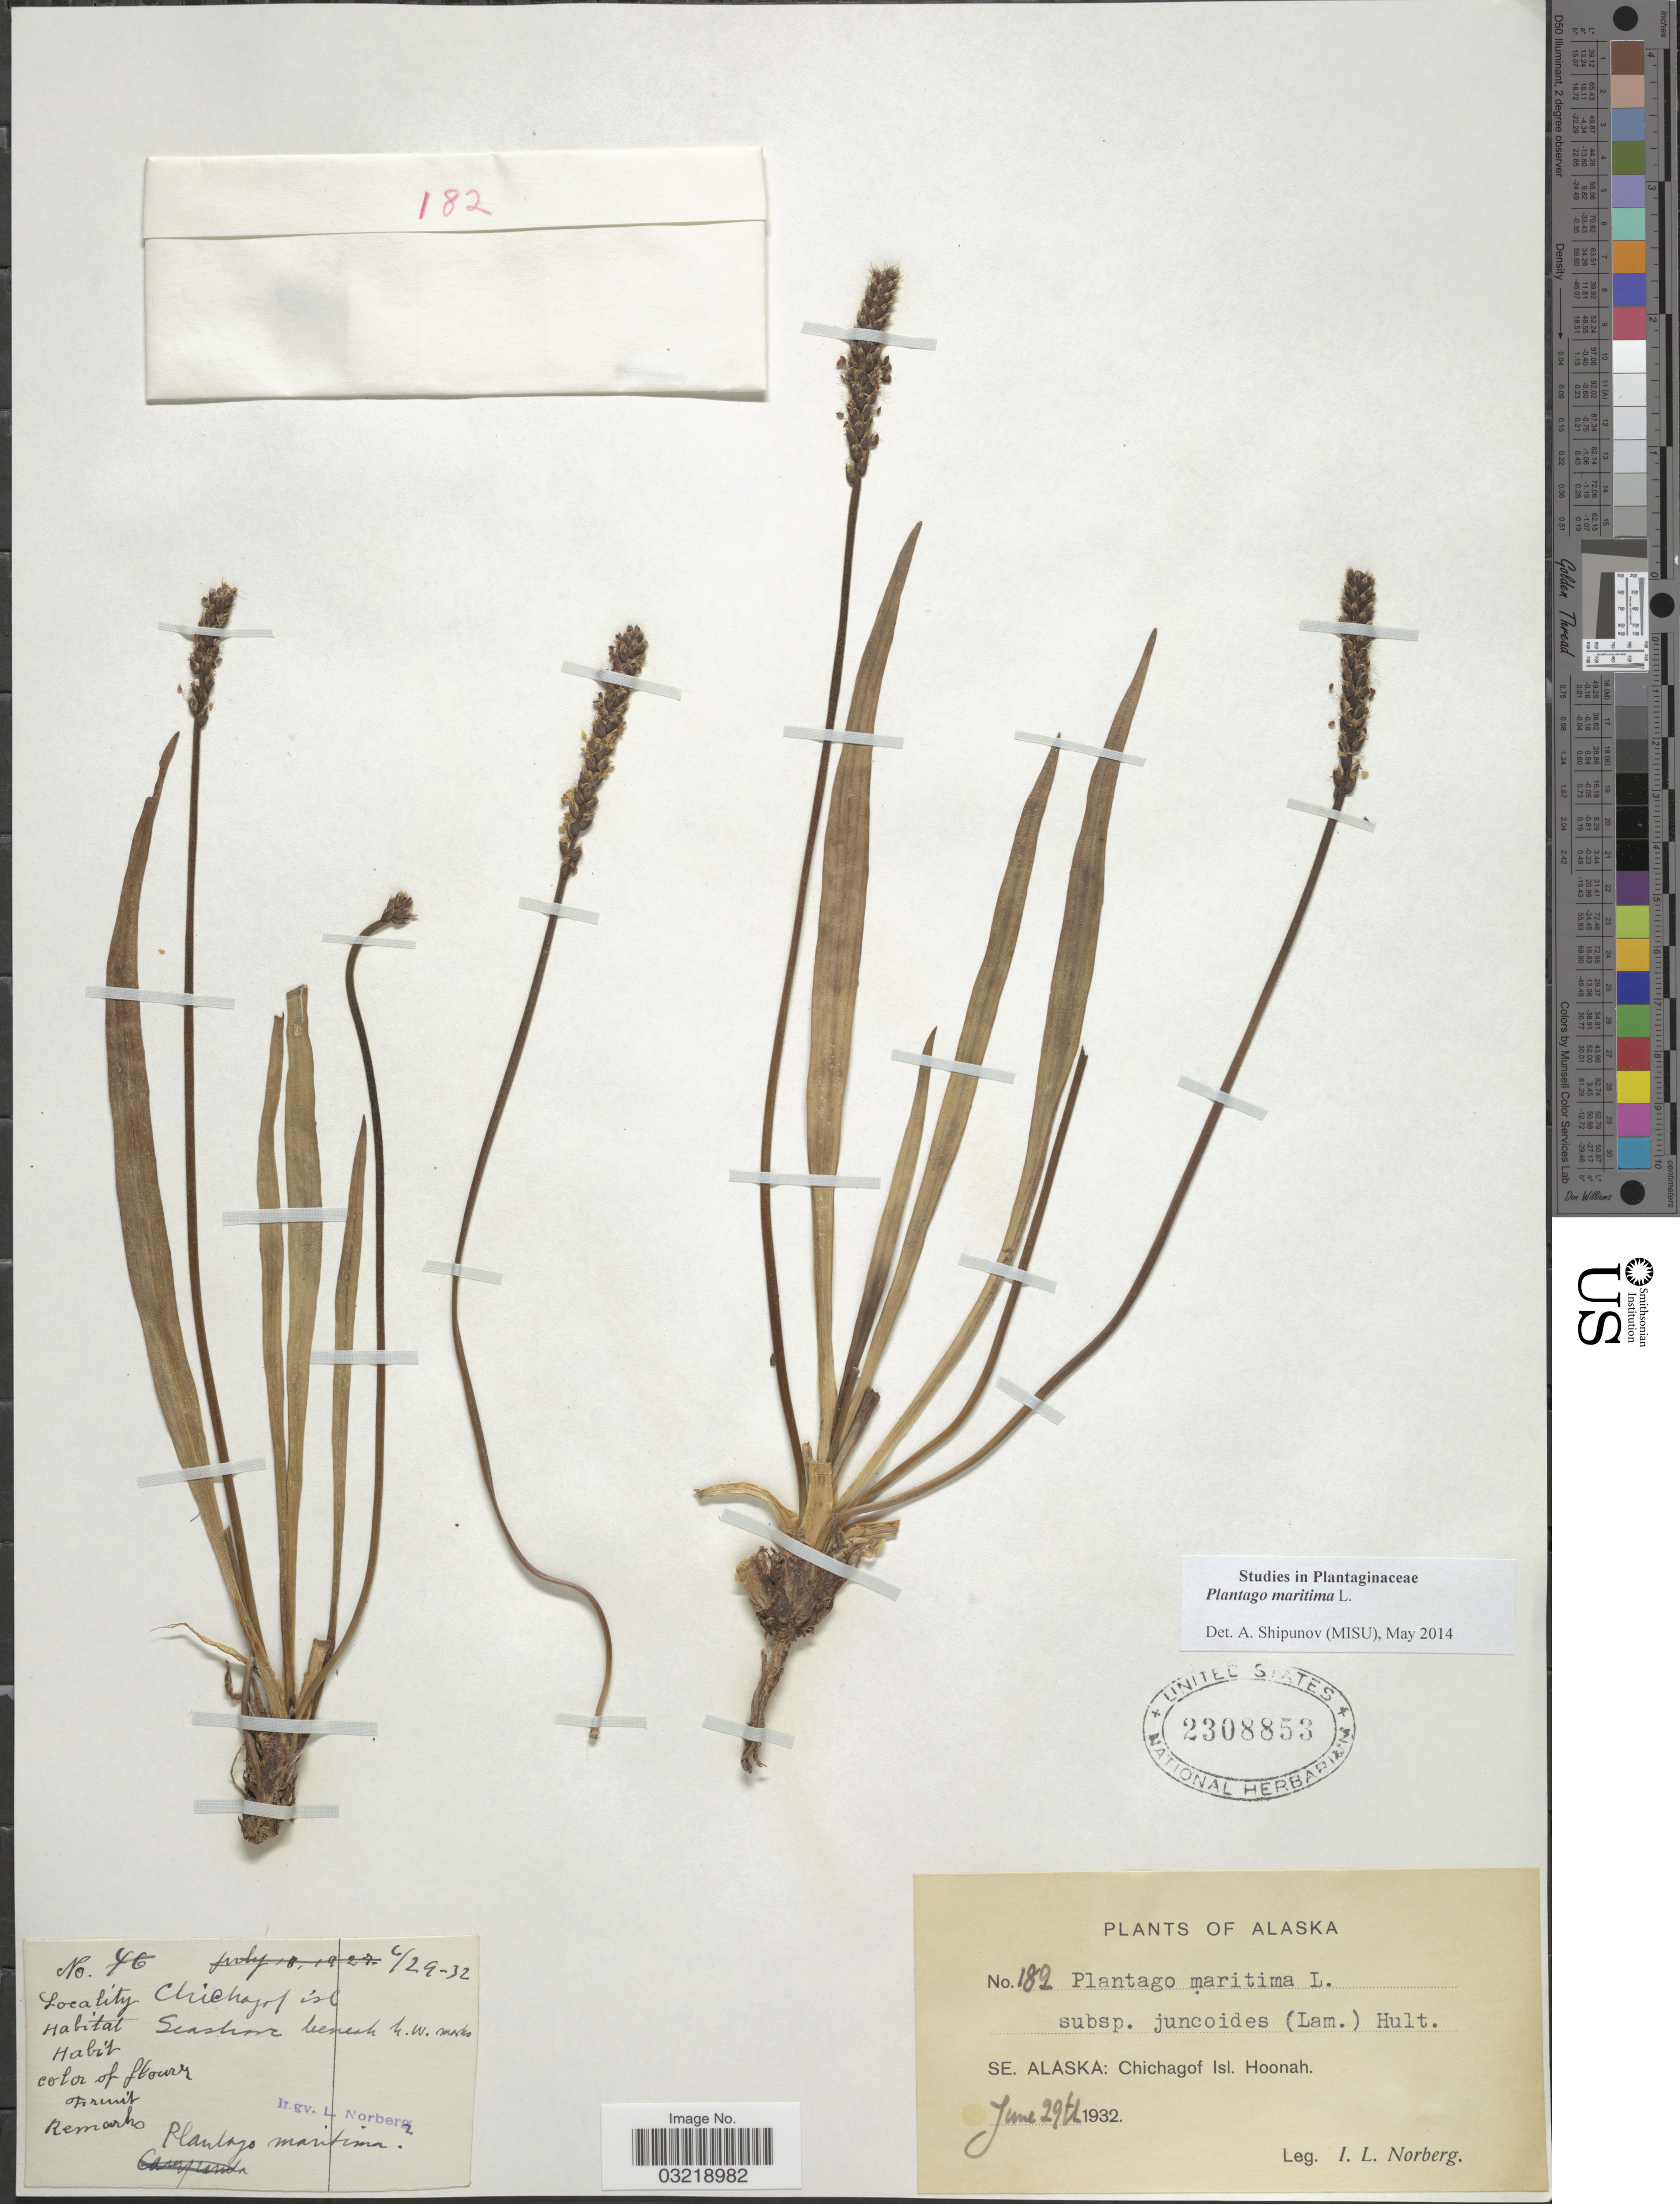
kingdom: Plantae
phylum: Tracheophyta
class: Magnoliopsida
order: Lamiales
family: Plantaginaceae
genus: Plantago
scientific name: Plantago maritima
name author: L.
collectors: I. Norberg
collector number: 182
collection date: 1932-06-29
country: United States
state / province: Alaska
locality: SE. Alaska: Chichagof Isl. Hoonah.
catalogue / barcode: US 2308853